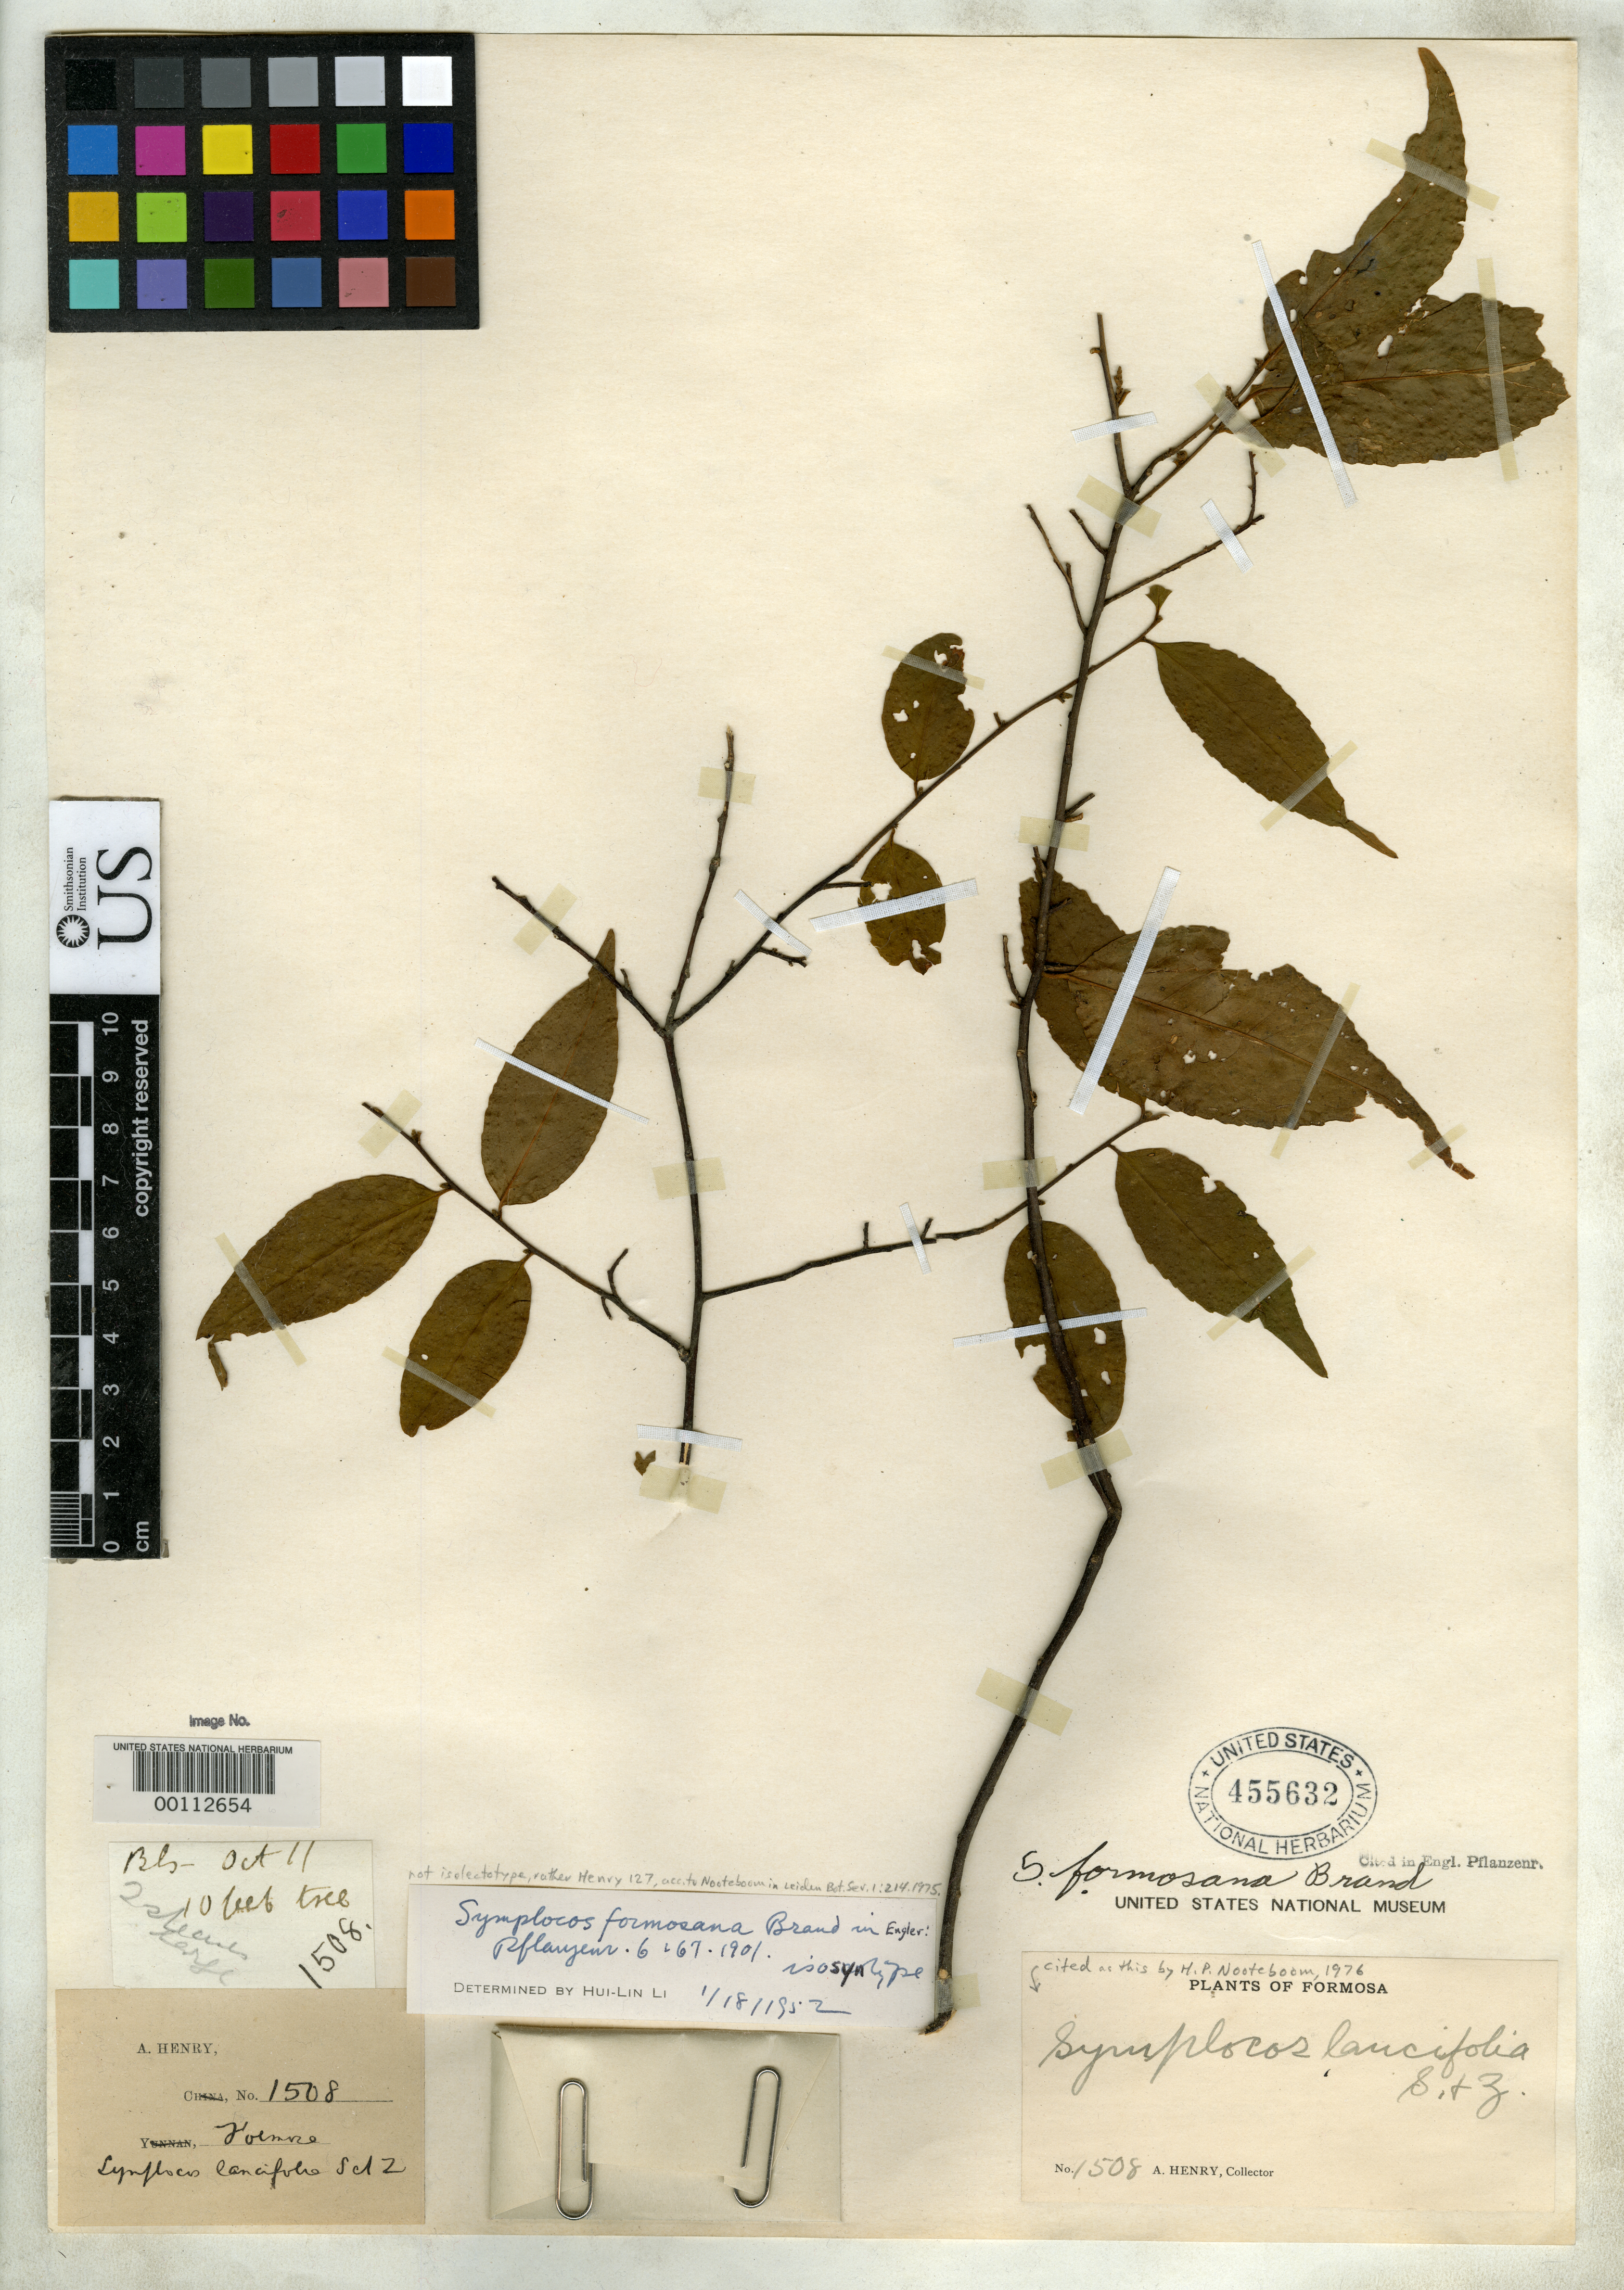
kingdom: Plantae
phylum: Tracheophyta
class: Magnoliopsida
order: Ericales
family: Symplocaceae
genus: Symplocos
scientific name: Symplocos formosana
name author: Brand in Engl.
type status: Isosyntype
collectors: A. Henry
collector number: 1508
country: Taiwan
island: Taiwan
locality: "Formosa" [records without further locality or collection date]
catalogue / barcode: US 455632